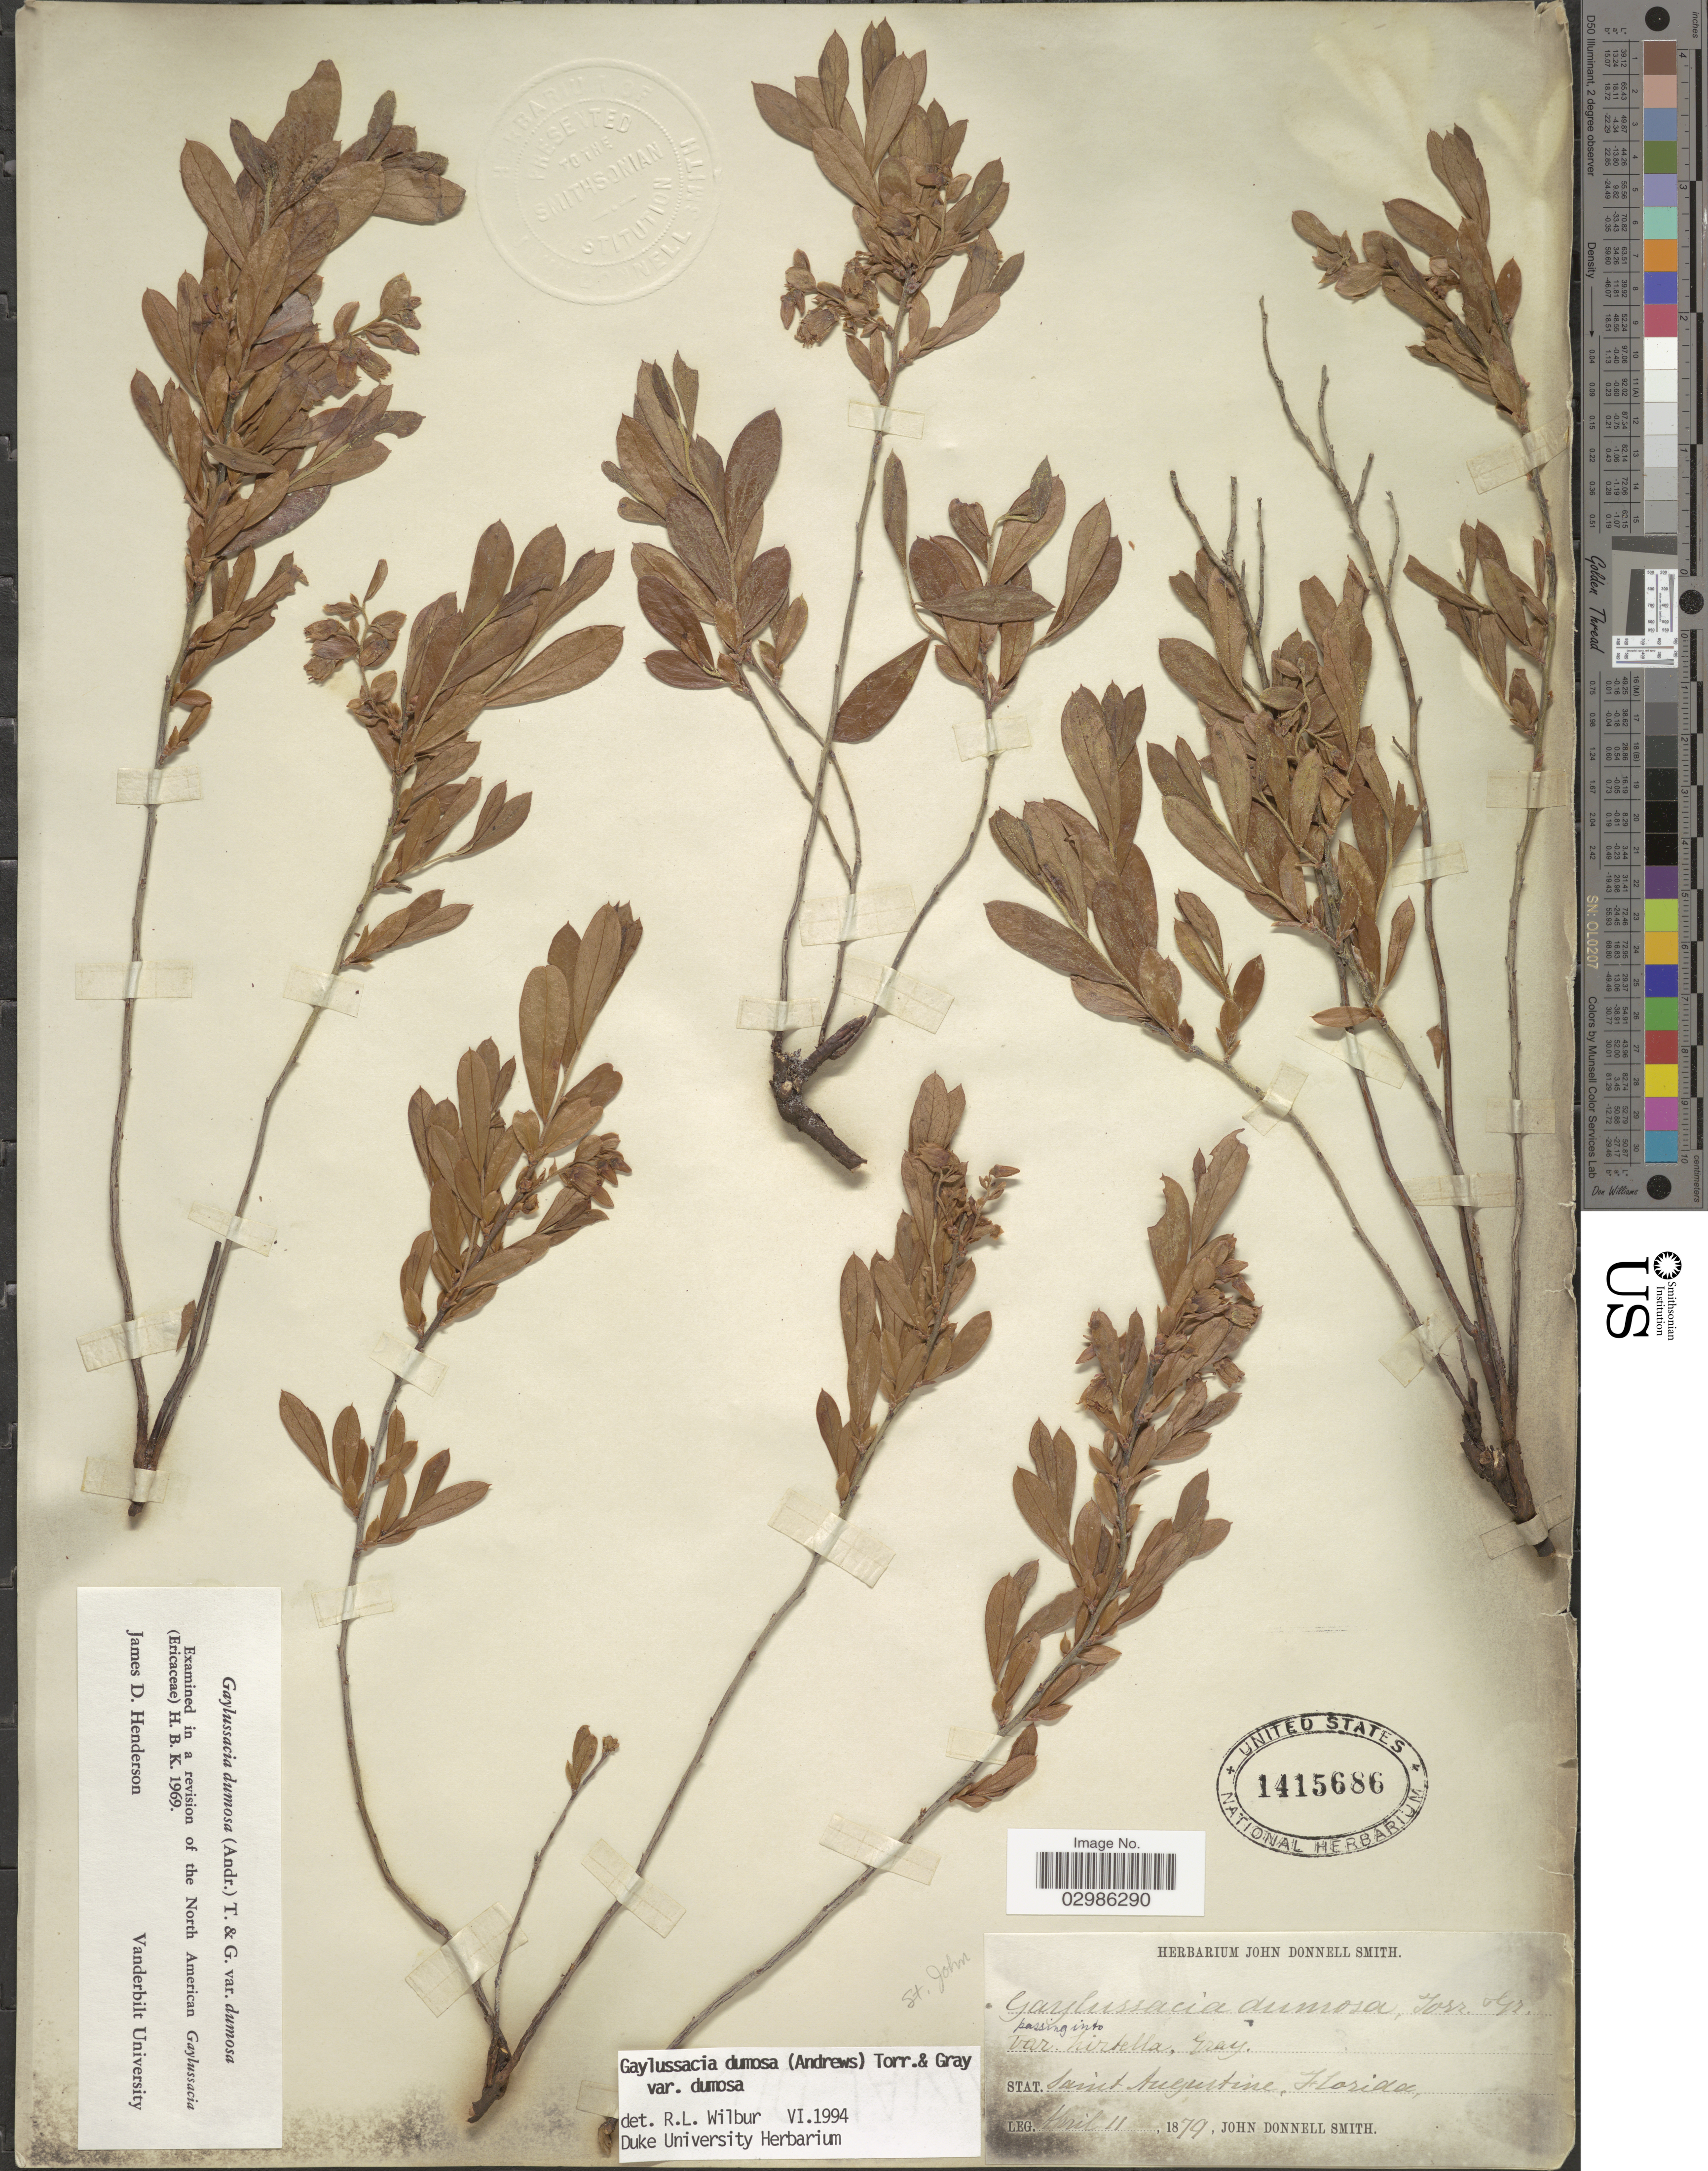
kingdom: Plantae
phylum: Tracheophyta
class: Magnoliopsida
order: Ericales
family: Ericaceae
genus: Gaylussacia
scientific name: Gaylussacia dumosa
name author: (Andrews) Torr. & A. Gray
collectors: J. Donnell Smith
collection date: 1879-04-11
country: United States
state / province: Florida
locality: Saint Augustine. St. John.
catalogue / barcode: US 1415686